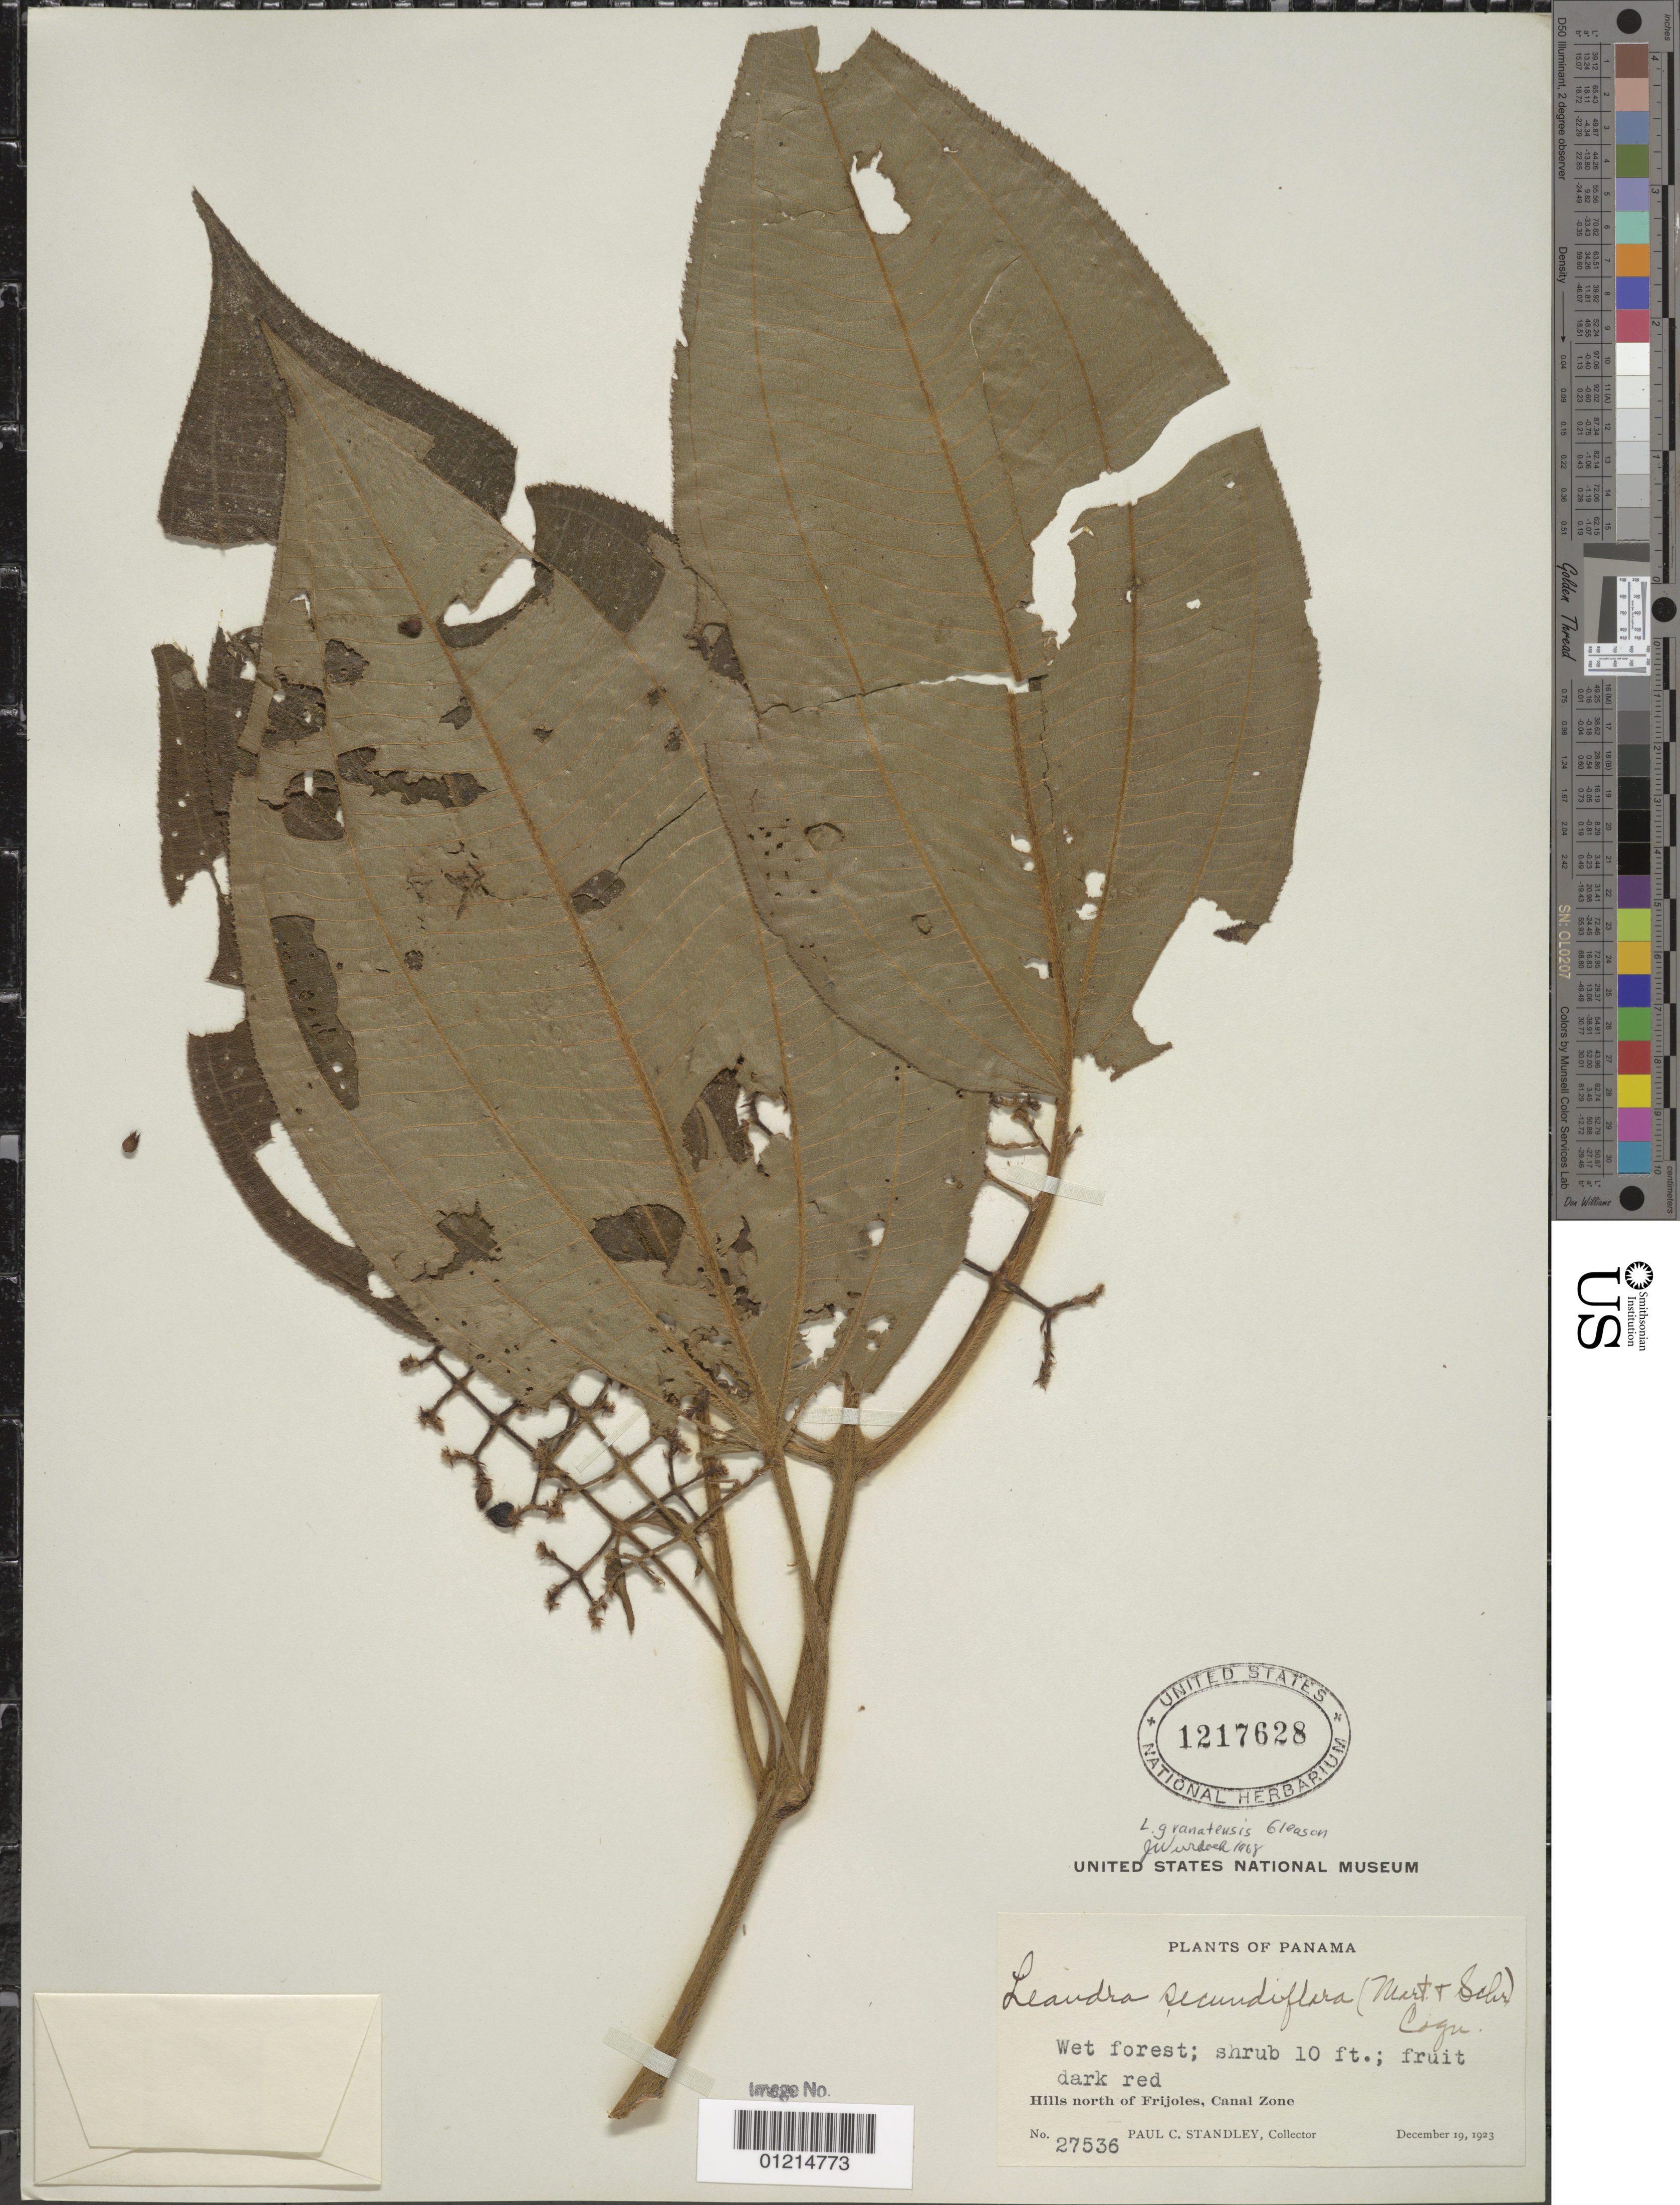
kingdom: Plantae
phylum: Tracheophyta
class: Magnoliopsida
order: Myrtales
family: Melastomataceae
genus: Leandra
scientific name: Leandra granatensis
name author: Gleason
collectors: P. C. Standley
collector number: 27536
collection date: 1923-12-19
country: Panama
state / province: Colón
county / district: Canal Zone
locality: Hills N of Frijoles.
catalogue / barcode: US 1217628